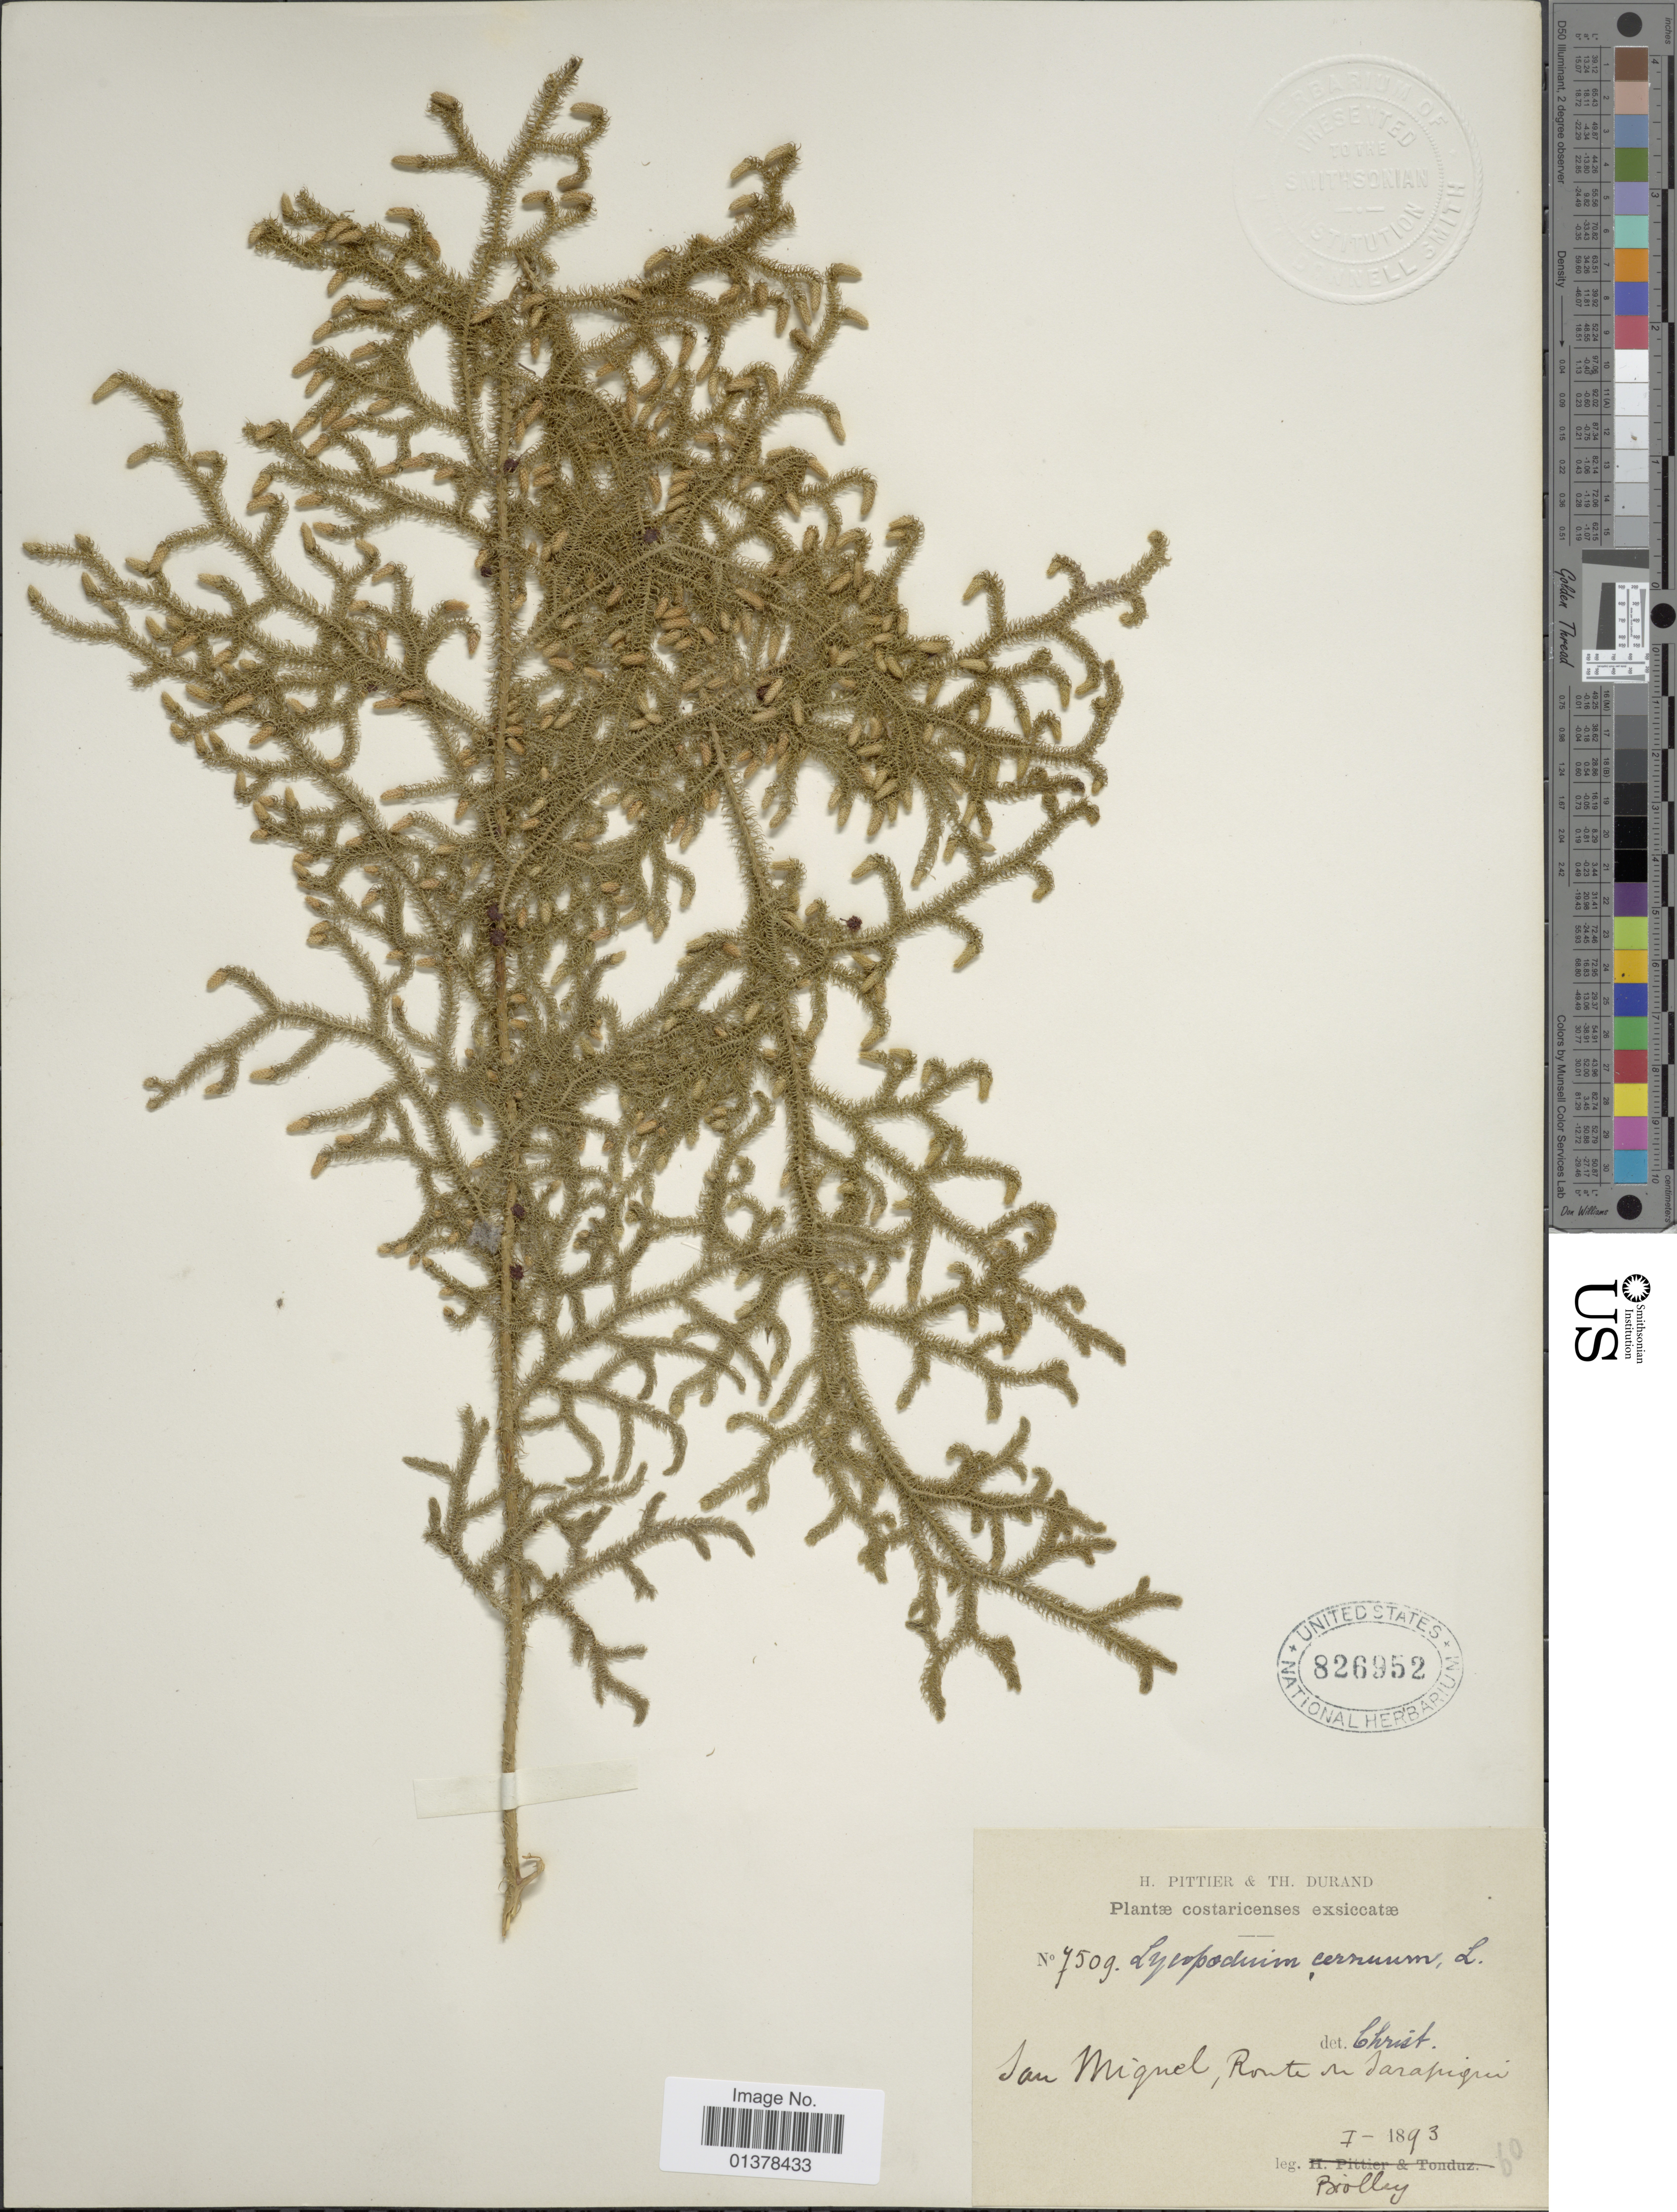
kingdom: Plantae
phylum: Tracheophyta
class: Lycopodiopsida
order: Lycopodiales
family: Lycopodiaceae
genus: Palhinhaea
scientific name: Palhinhaea cernua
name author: (L.) Vasc. & Franco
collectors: H. F. Pittier & T. Durand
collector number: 7509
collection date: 1893-07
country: Costa Rica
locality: San Miquel, Route du Sarapiqui [Sarapiqui road]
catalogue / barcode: US 826952